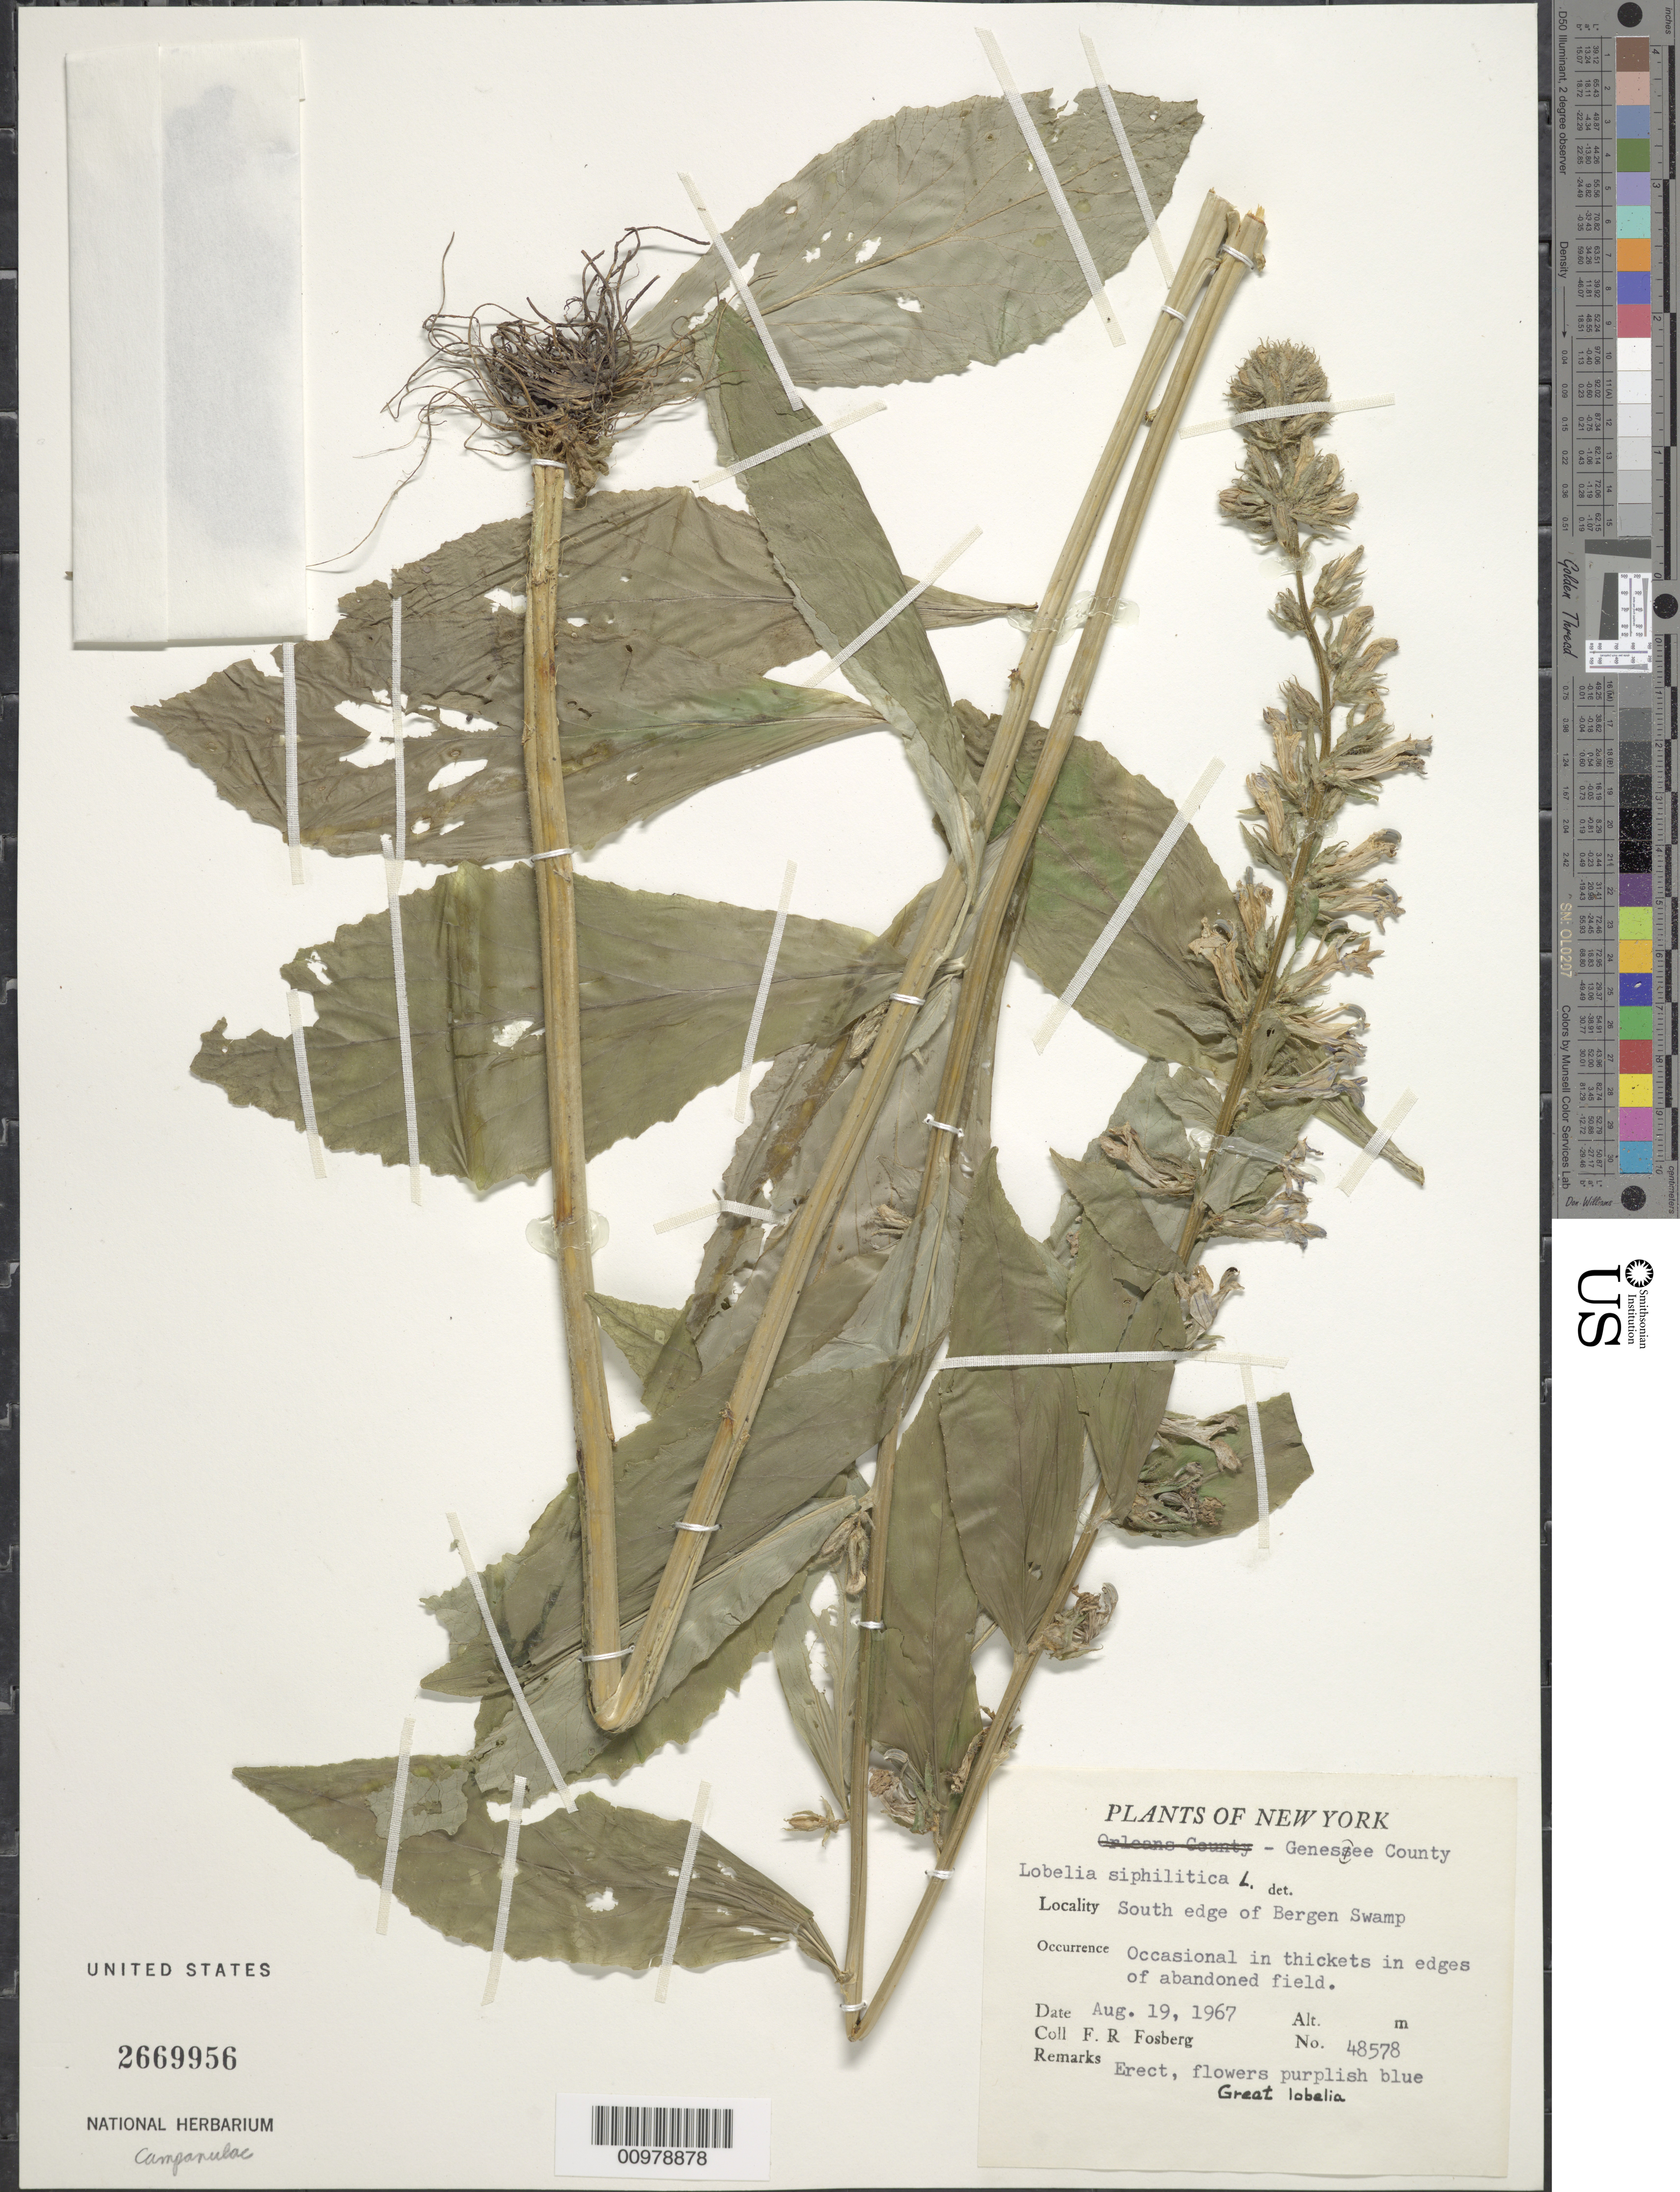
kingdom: Plantae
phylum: Tracheophyta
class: Magnoliopsida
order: Asterales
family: Campanulaceae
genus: Lobelia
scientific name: Lobelia siphilitica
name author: L.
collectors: F. R. Fosberg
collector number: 48578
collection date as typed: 19 Aug 1967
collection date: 1967-08-19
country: United States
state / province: New York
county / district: Genesee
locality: Bergen swamp south edge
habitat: occasional in thickets in edges of abandoned field.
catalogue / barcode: US 2669956